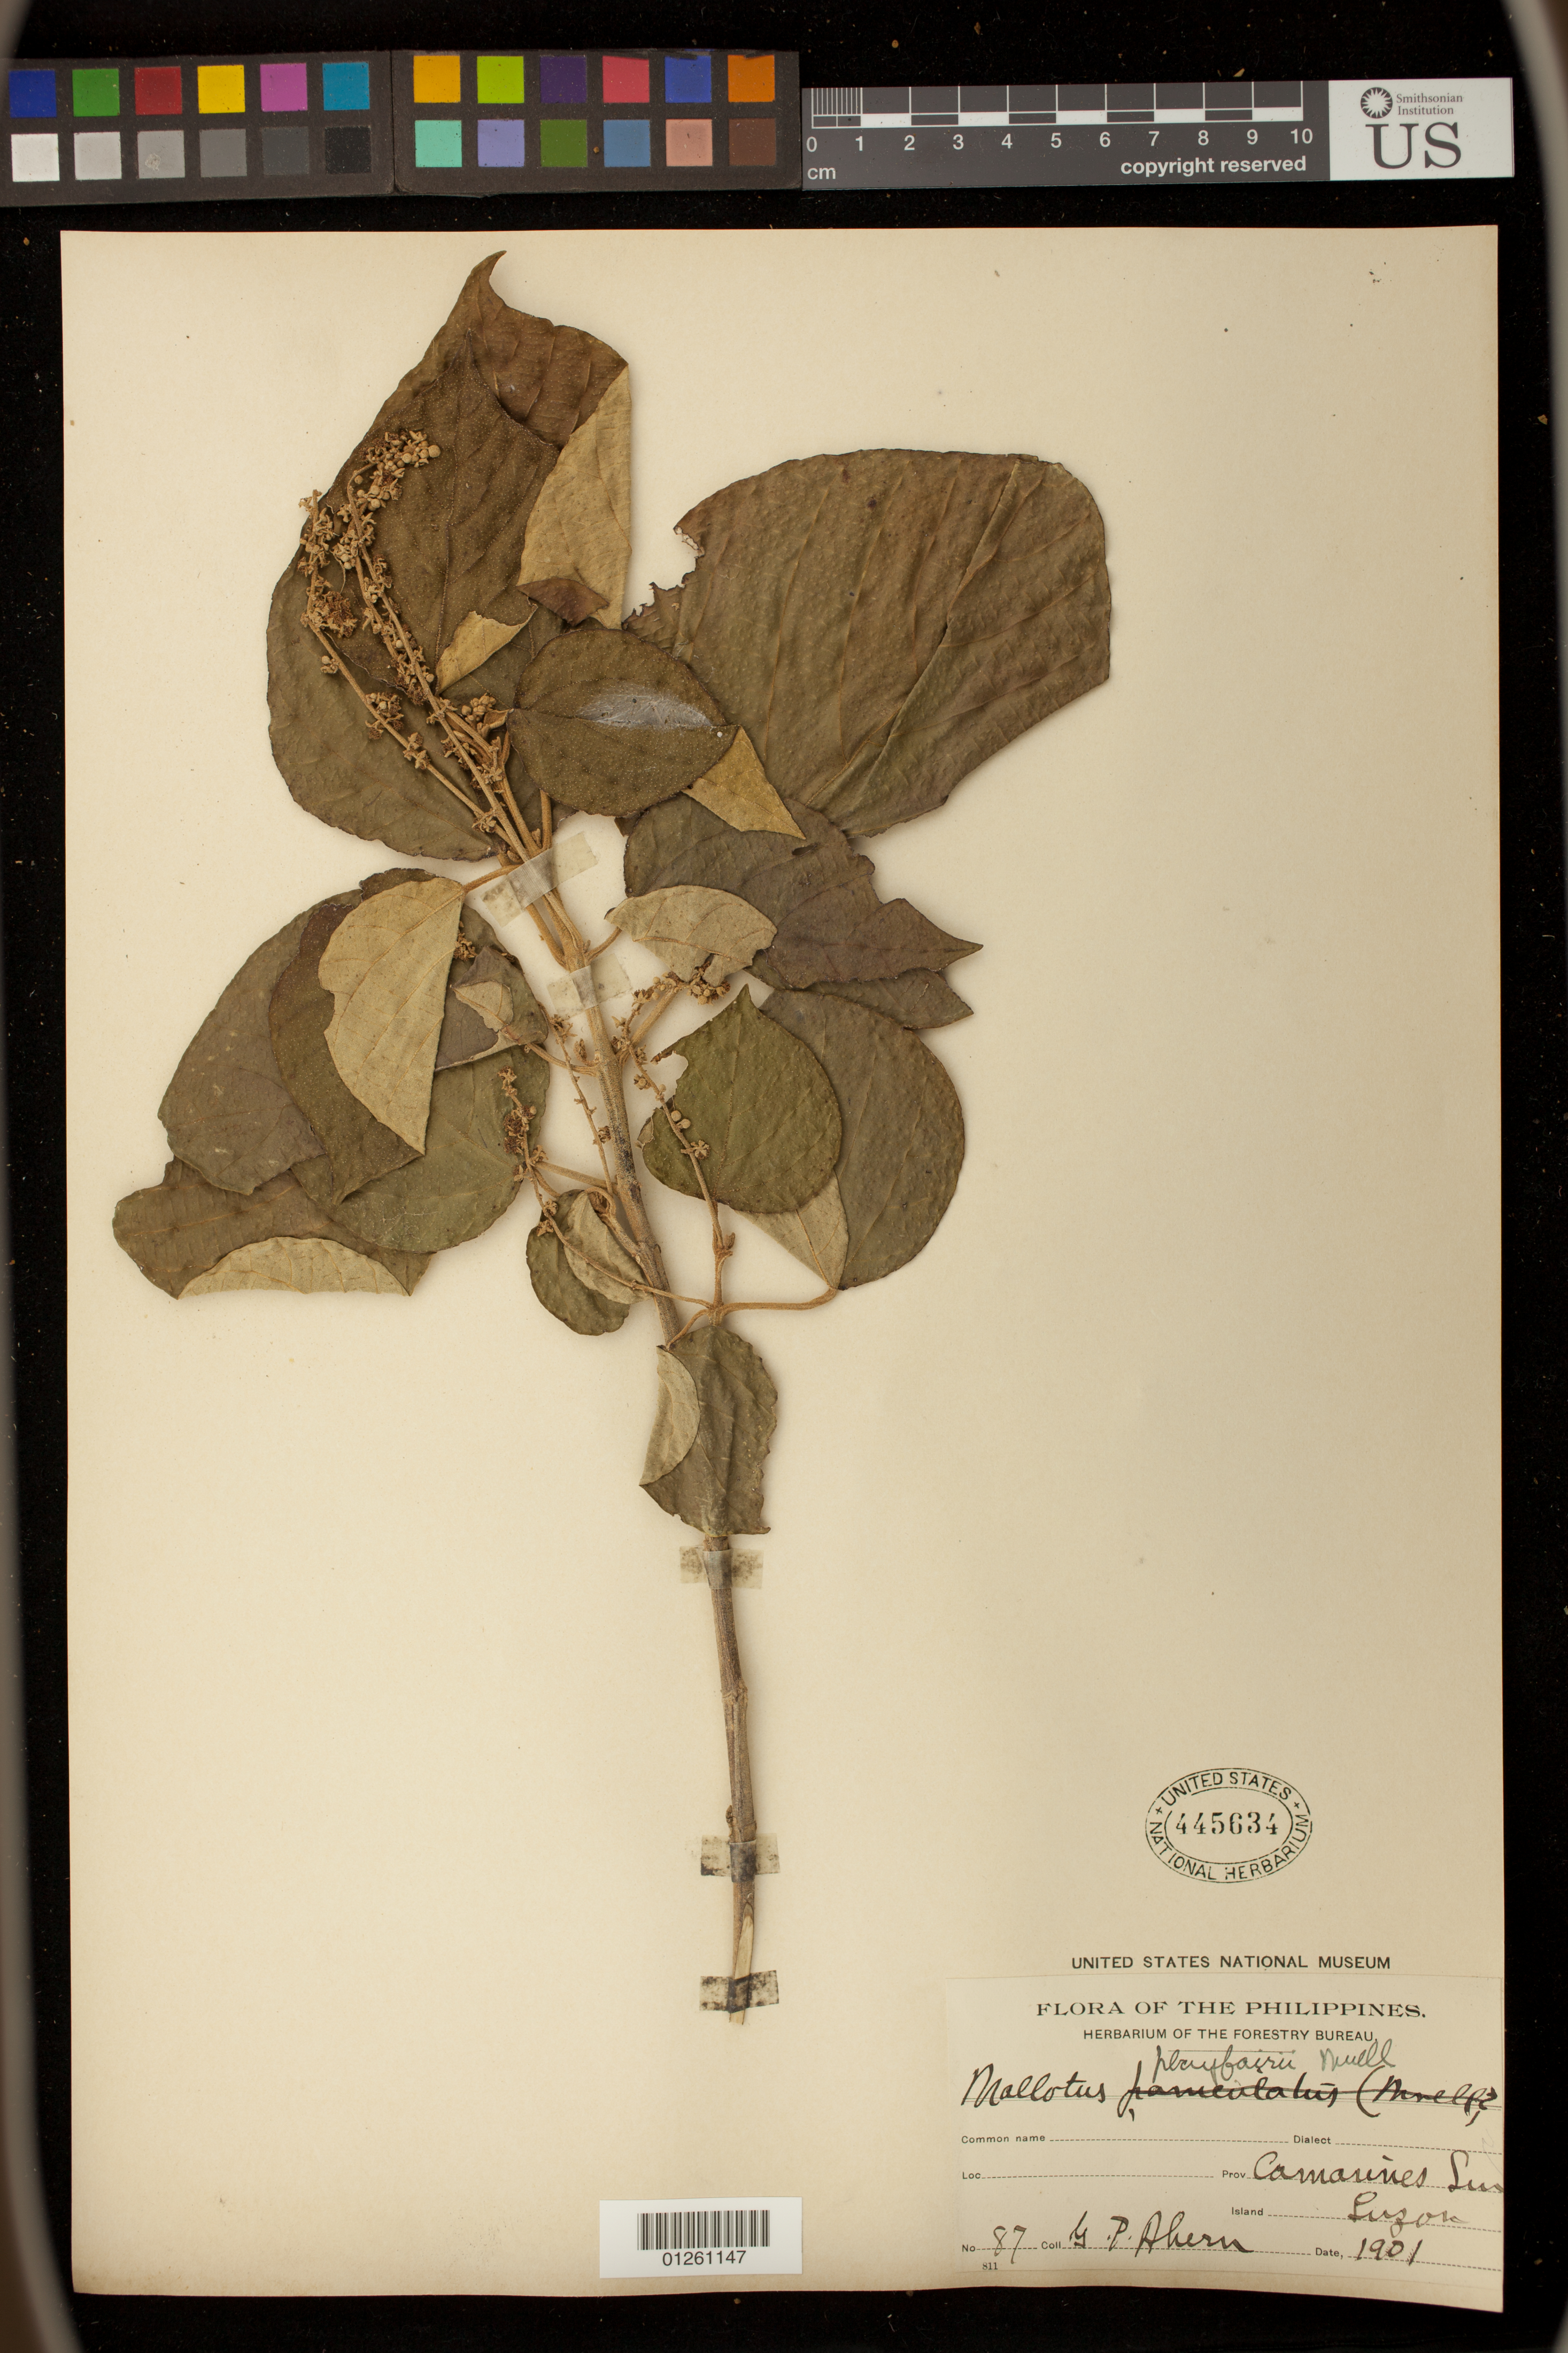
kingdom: Plantae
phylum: Tracheophyta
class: Magnoliopsida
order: Malpighiales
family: Euphorbiaceae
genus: Mallotus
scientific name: Mallotus tiliifolius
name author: (Blume) Müll. Arg.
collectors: G. Ahern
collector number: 87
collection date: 1901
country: Philippines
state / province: Bicol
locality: Camarines Sur, Luzon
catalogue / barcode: US 445634